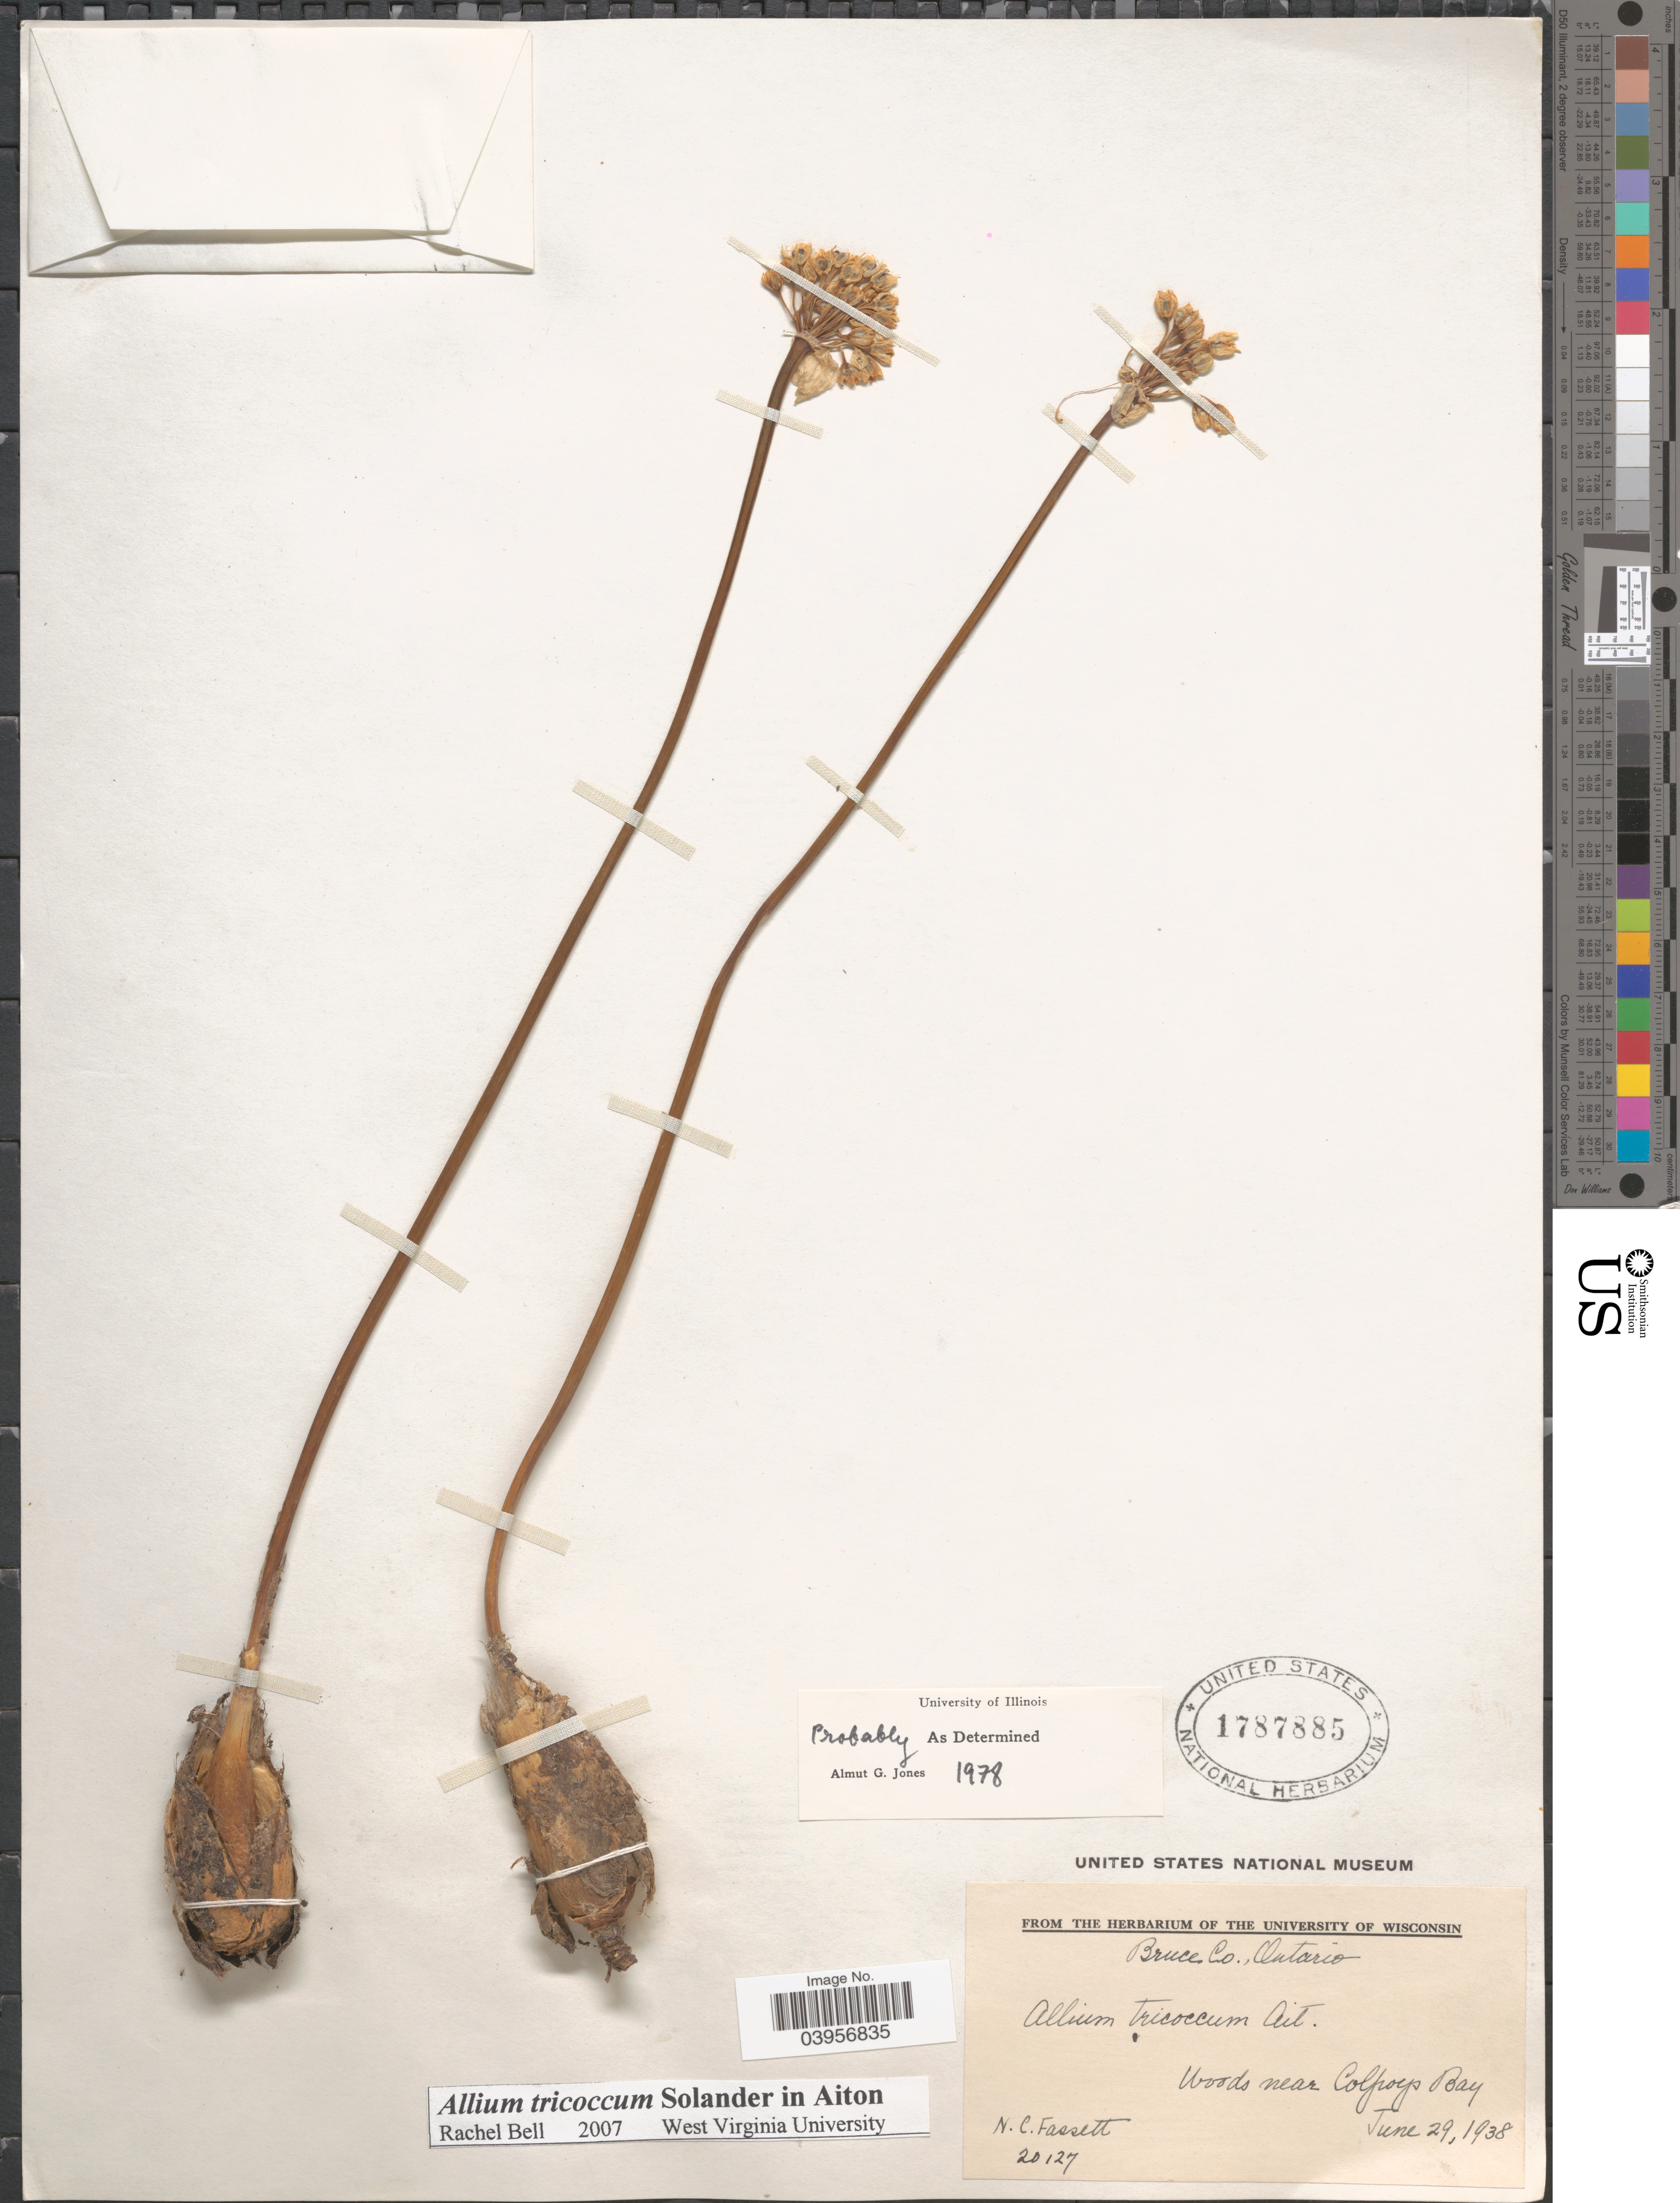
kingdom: Plantae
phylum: Tracheophyta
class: Liliopsida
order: Asparagales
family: Amaryllidaceae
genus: Allium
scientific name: Allium tricoccum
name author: Aiton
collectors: N. C. Fassett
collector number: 20127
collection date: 1938-06-29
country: Canada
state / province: Ontario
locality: Bruce Co. Woods near Colpoys Bay.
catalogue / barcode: US 1787885